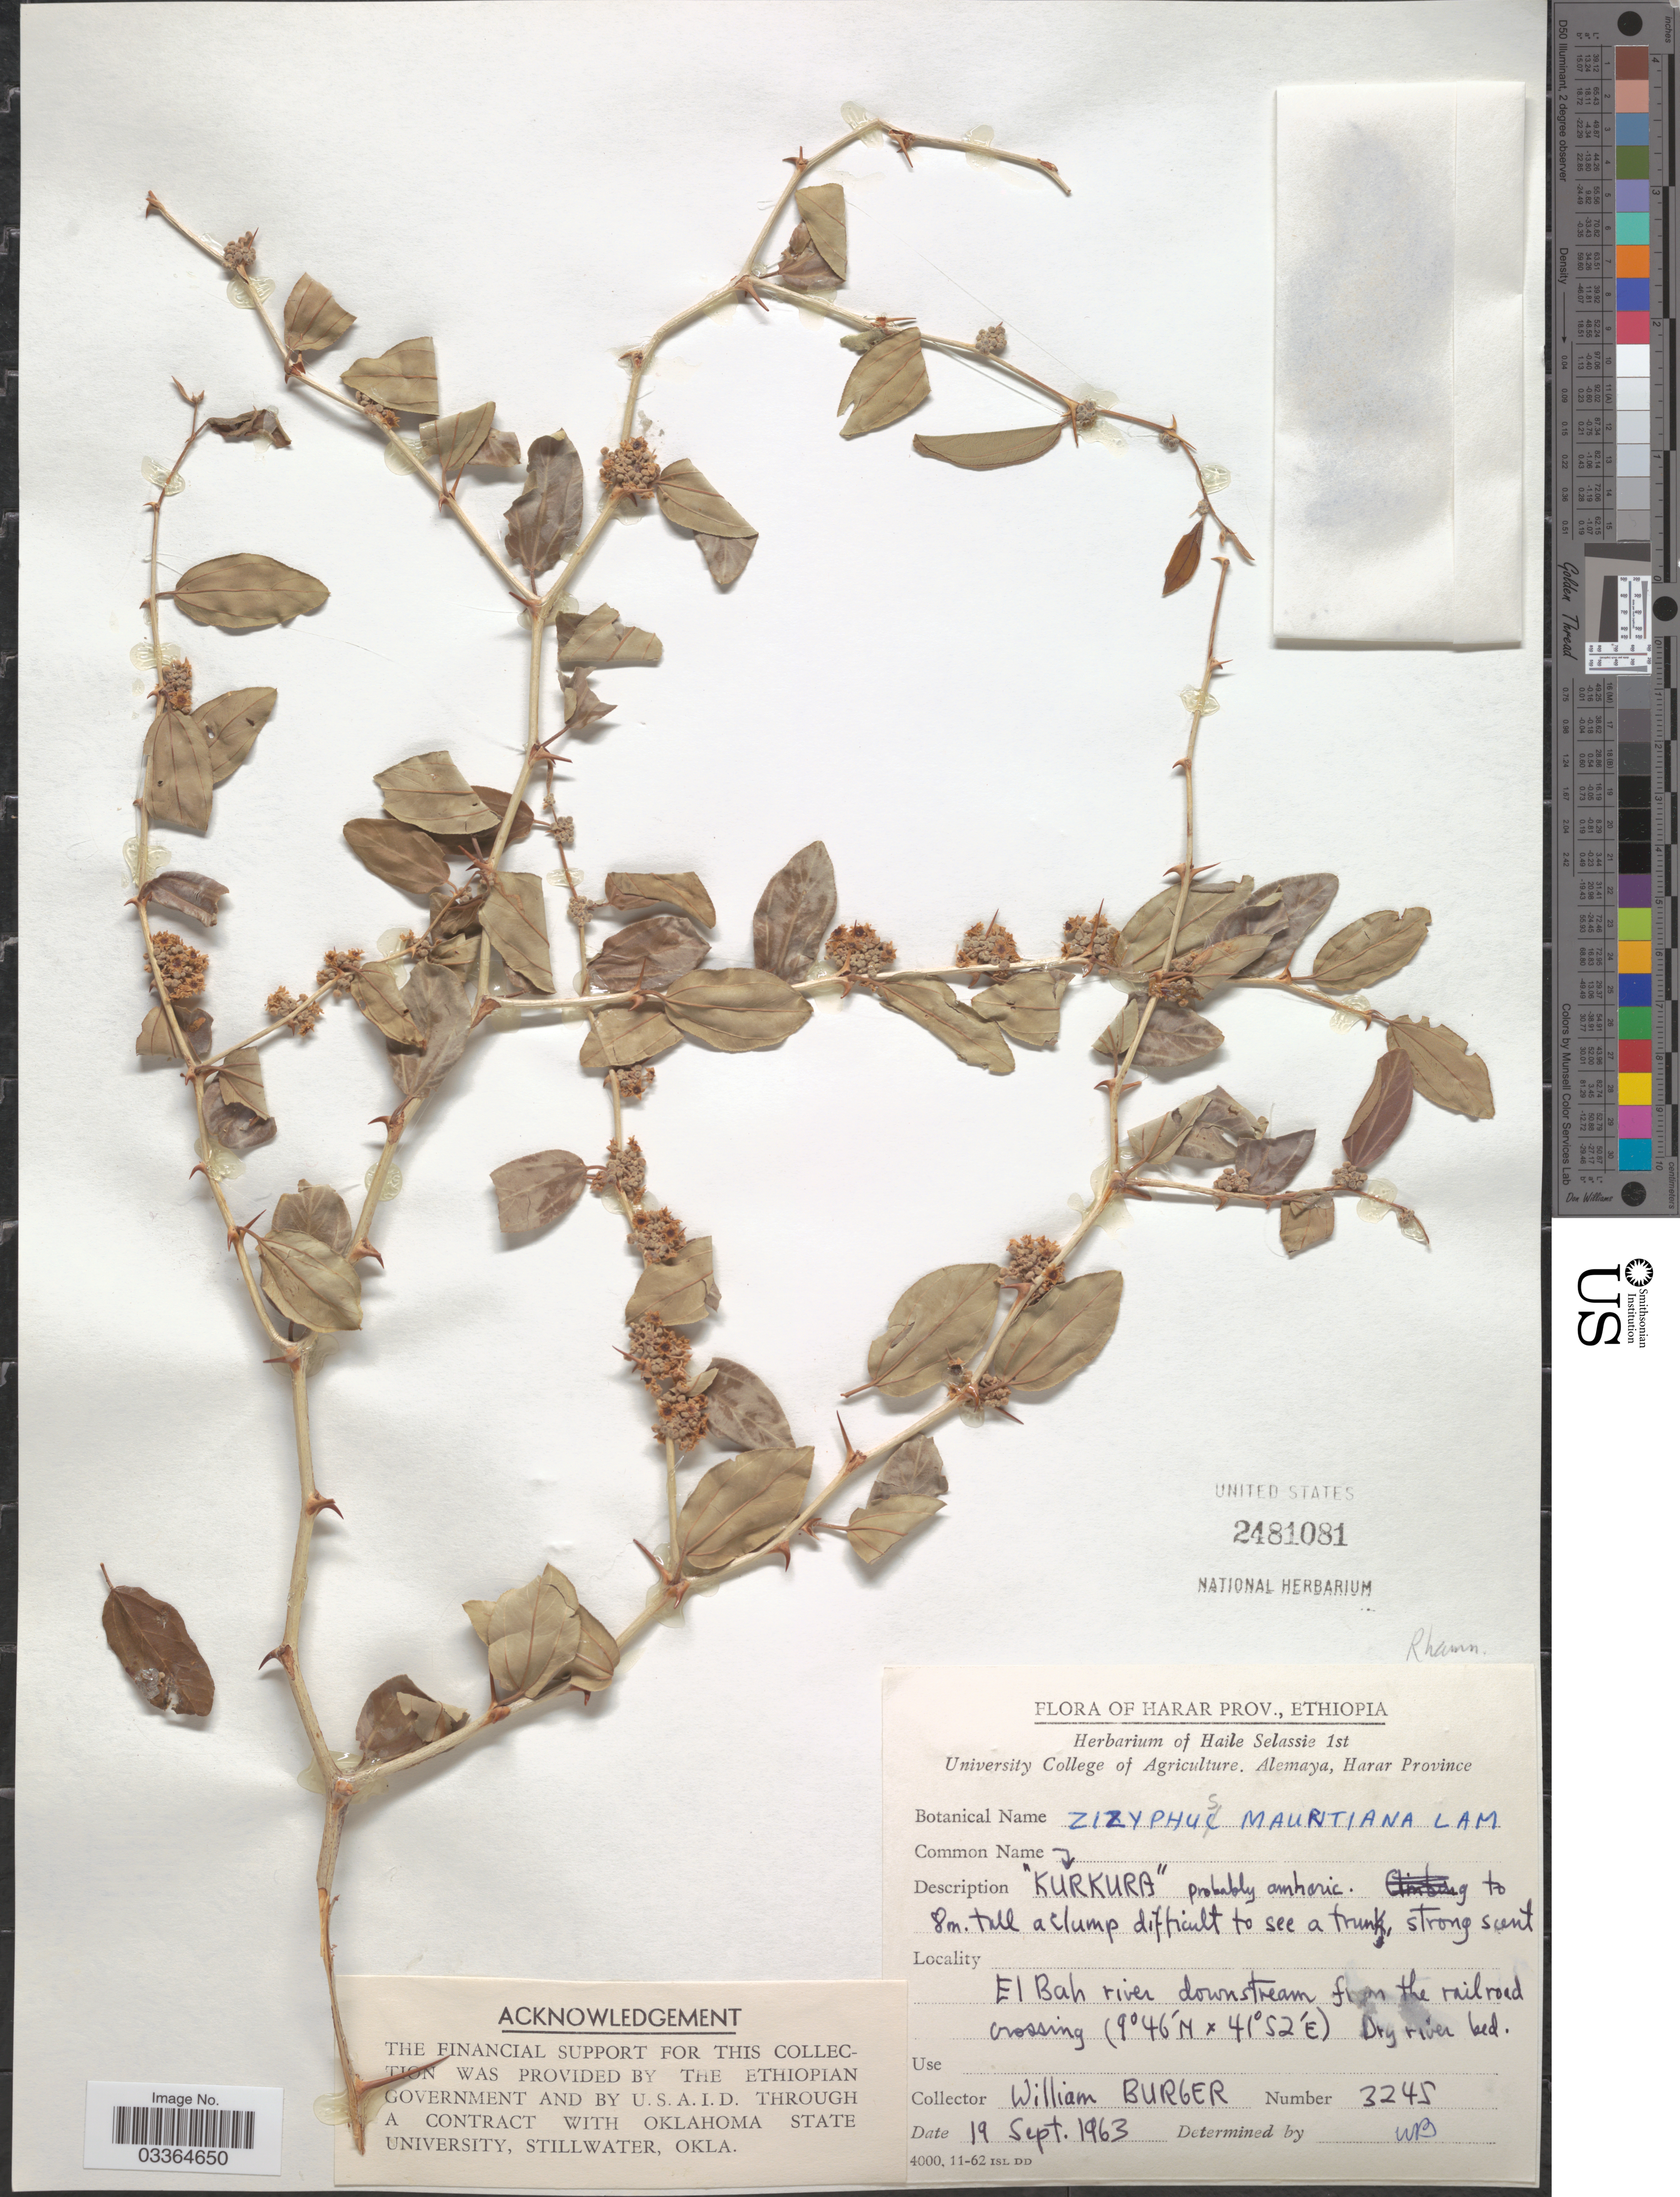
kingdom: Plantae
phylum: Tracheophyta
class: Magnoliopsida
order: Rosales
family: Rhamnaceae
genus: Ziziphus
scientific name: Ziziphus mauritiana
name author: Lam.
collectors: W. Burger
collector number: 3245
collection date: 1963-09-19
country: Ethiopia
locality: Harar Prov. El Bah river downstream from the railroad crossing.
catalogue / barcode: US 2481081